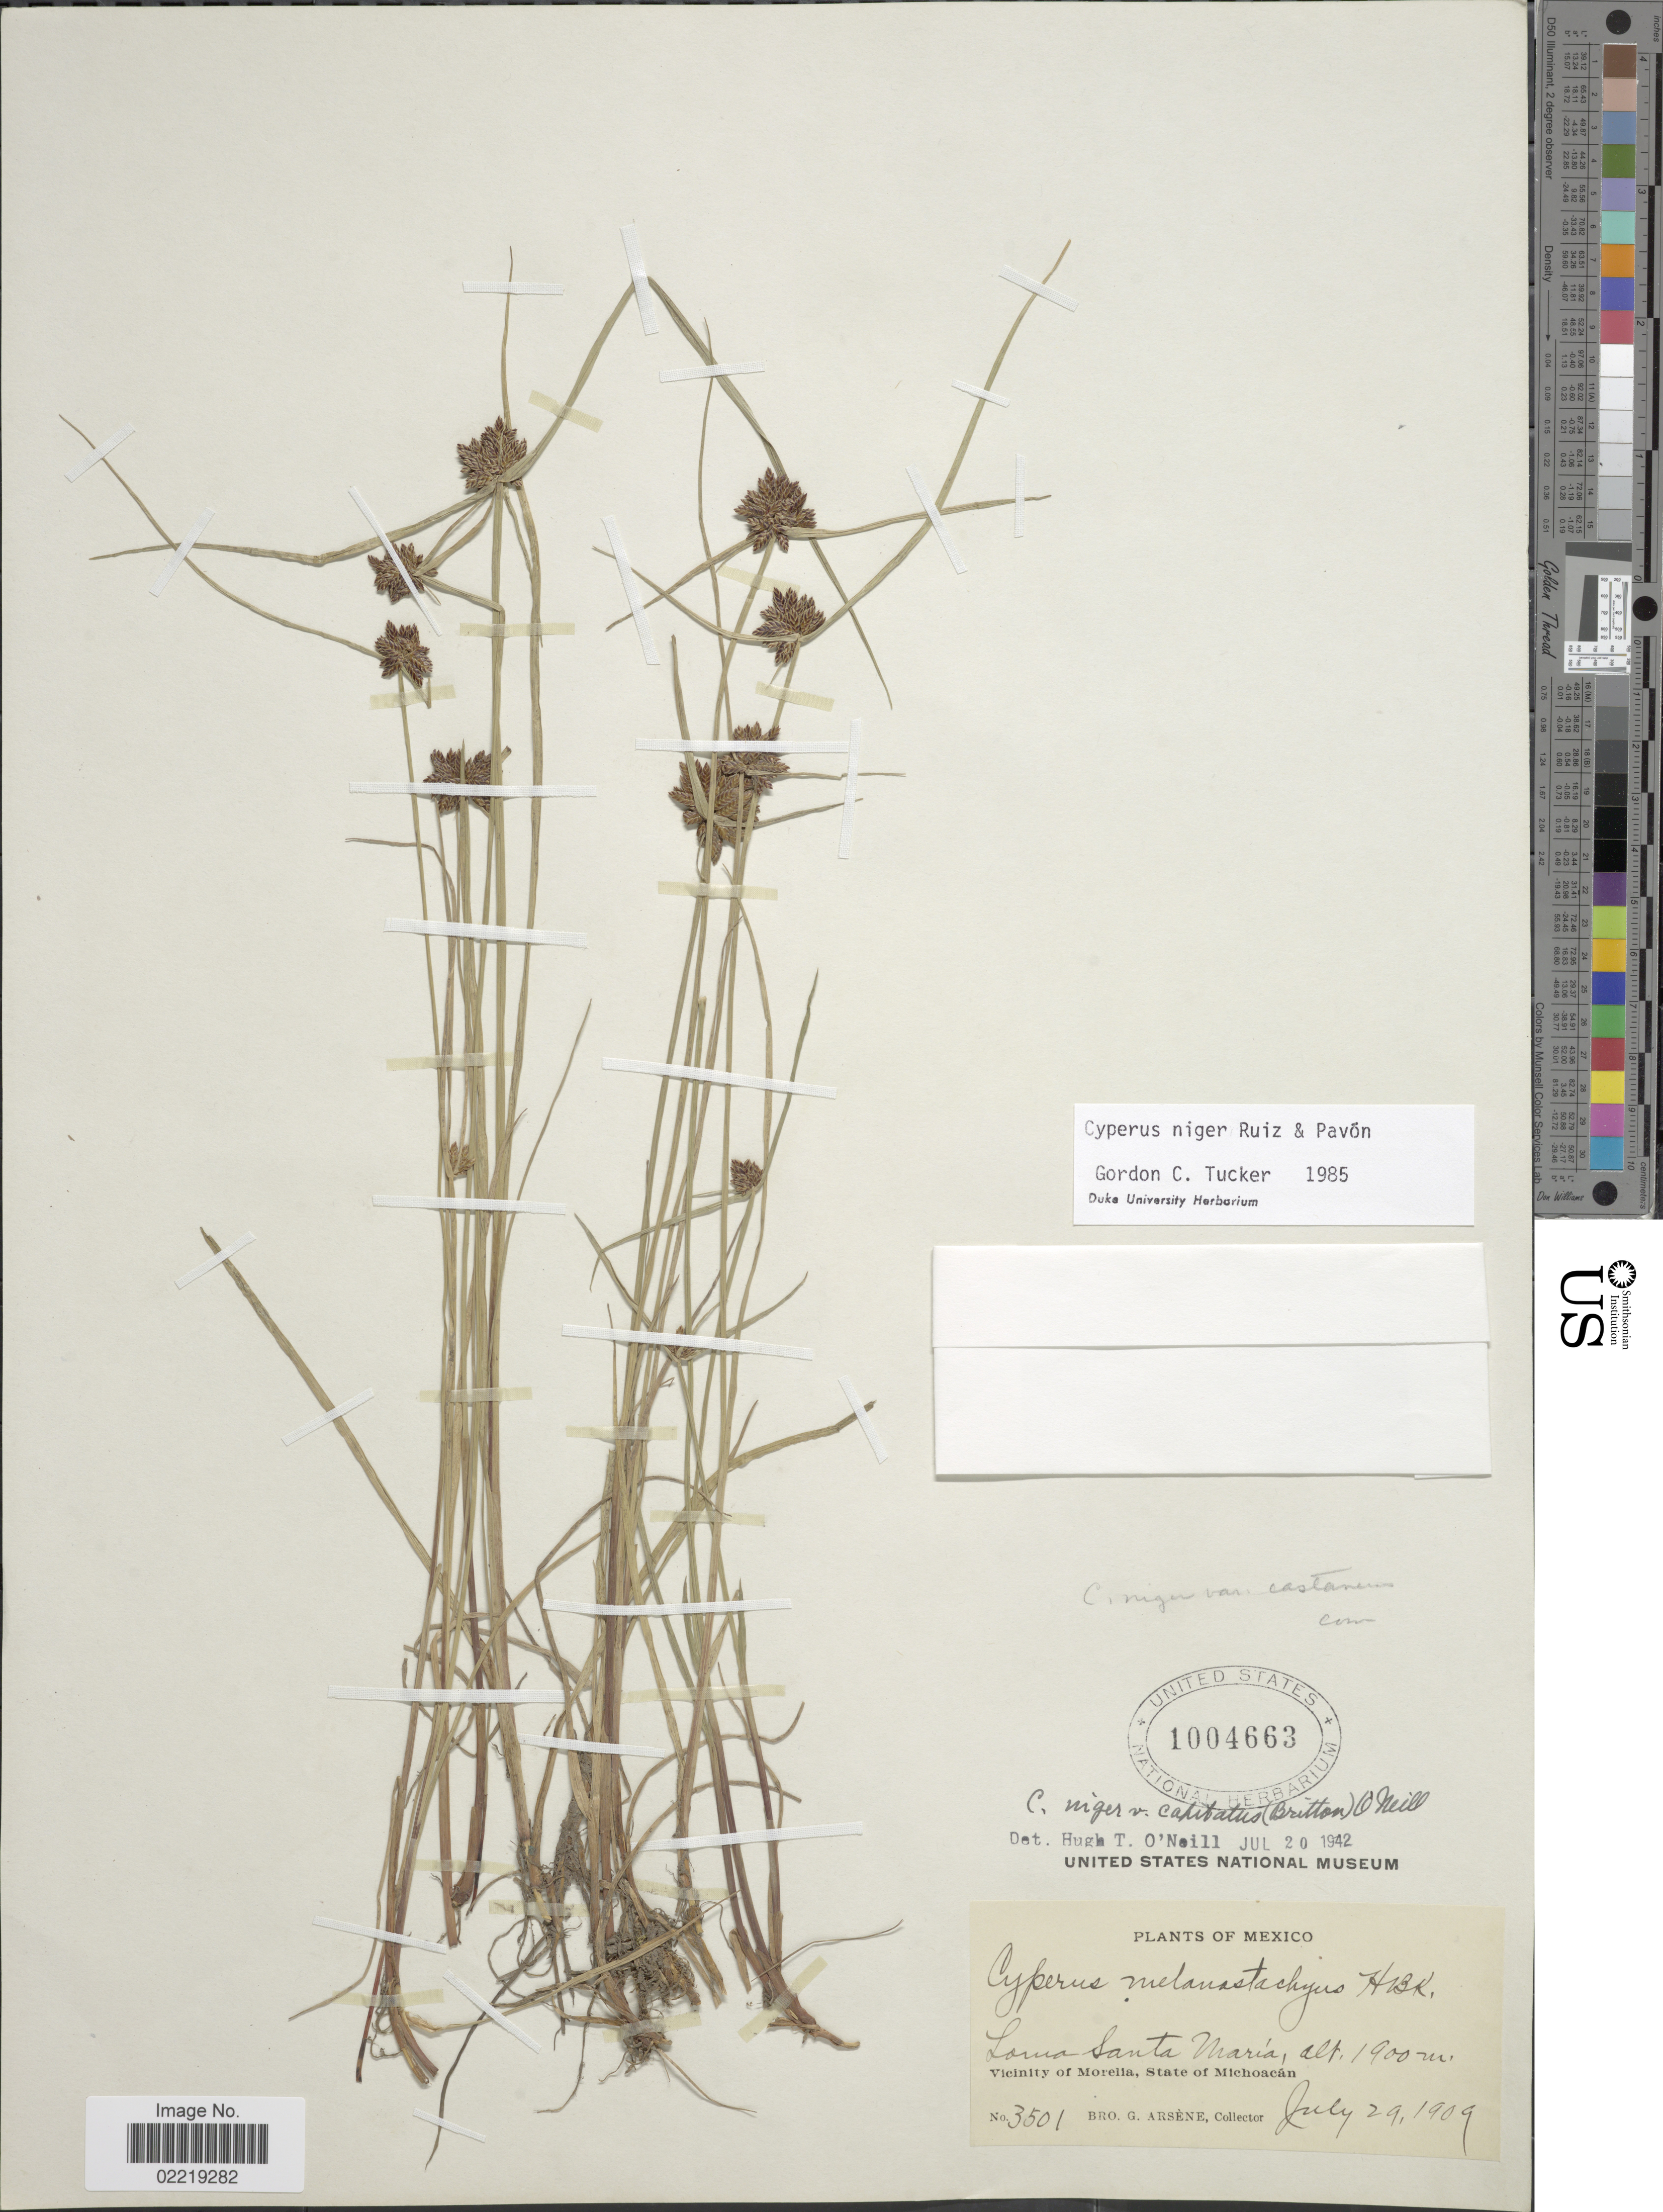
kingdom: Plantae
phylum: Tracheophyta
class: Liliopsida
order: Poales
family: Cyperaceae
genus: Cyperus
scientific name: Cyperus niger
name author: Ruiz & Pav.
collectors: Bro. G. Arsène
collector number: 3501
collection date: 1909-07-29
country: Mexico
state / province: Michoacán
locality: Loma Santa Maria, Vicinity of Morelia, State of Michoacan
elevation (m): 1900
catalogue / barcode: US 1004663